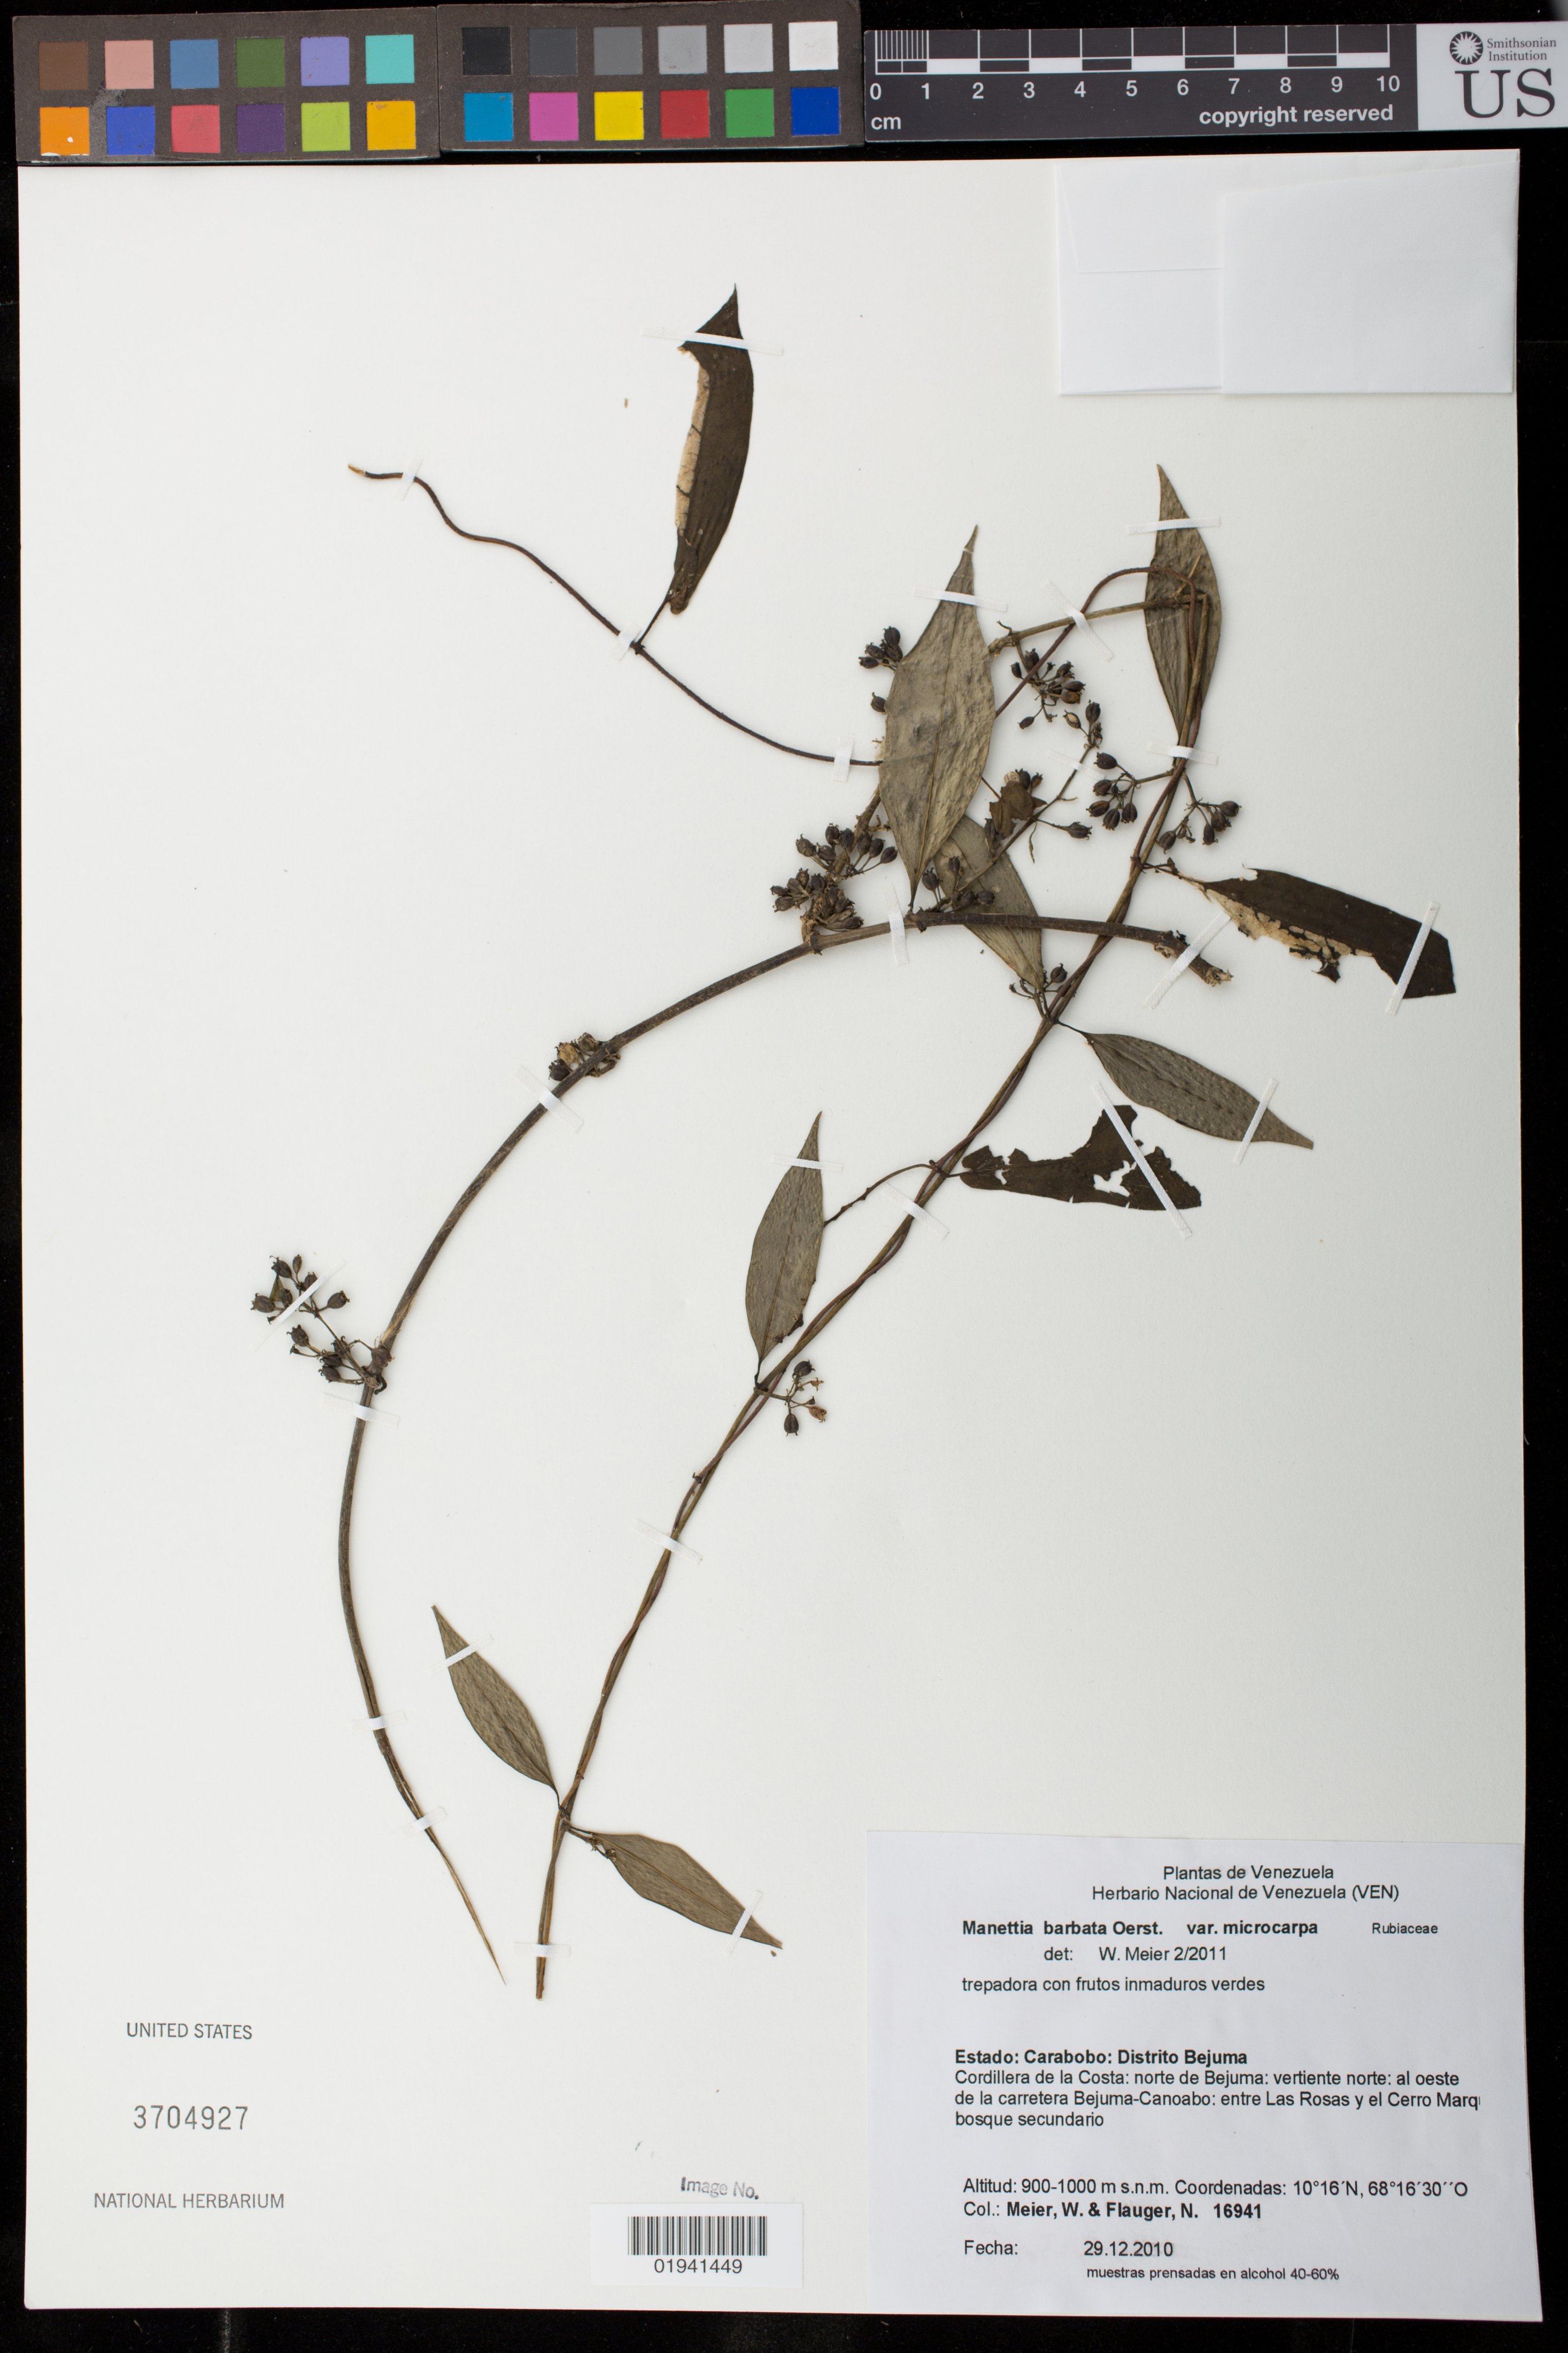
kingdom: Plantae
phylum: Tracheophyta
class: Magnoliopsida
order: Gentianales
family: Rubiaceae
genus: Manettia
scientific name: Manettia barbata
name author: Oerst.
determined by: Meier, Winfried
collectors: W. Meier & N. Flauger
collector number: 16941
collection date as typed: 29.12.2010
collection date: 2010-12-29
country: Venezuela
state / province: Carabobo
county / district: Bejuma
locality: Cordillera de la Costa: norte de Bejuma: vertiente norte: al oeste de la carretera Bejuma-Canoabo: entre Las Rosas y el Cerro Marquero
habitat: bosque secundario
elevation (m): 950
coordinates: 10 16 0 N, 68 16 30 O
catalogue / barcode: US 3704927